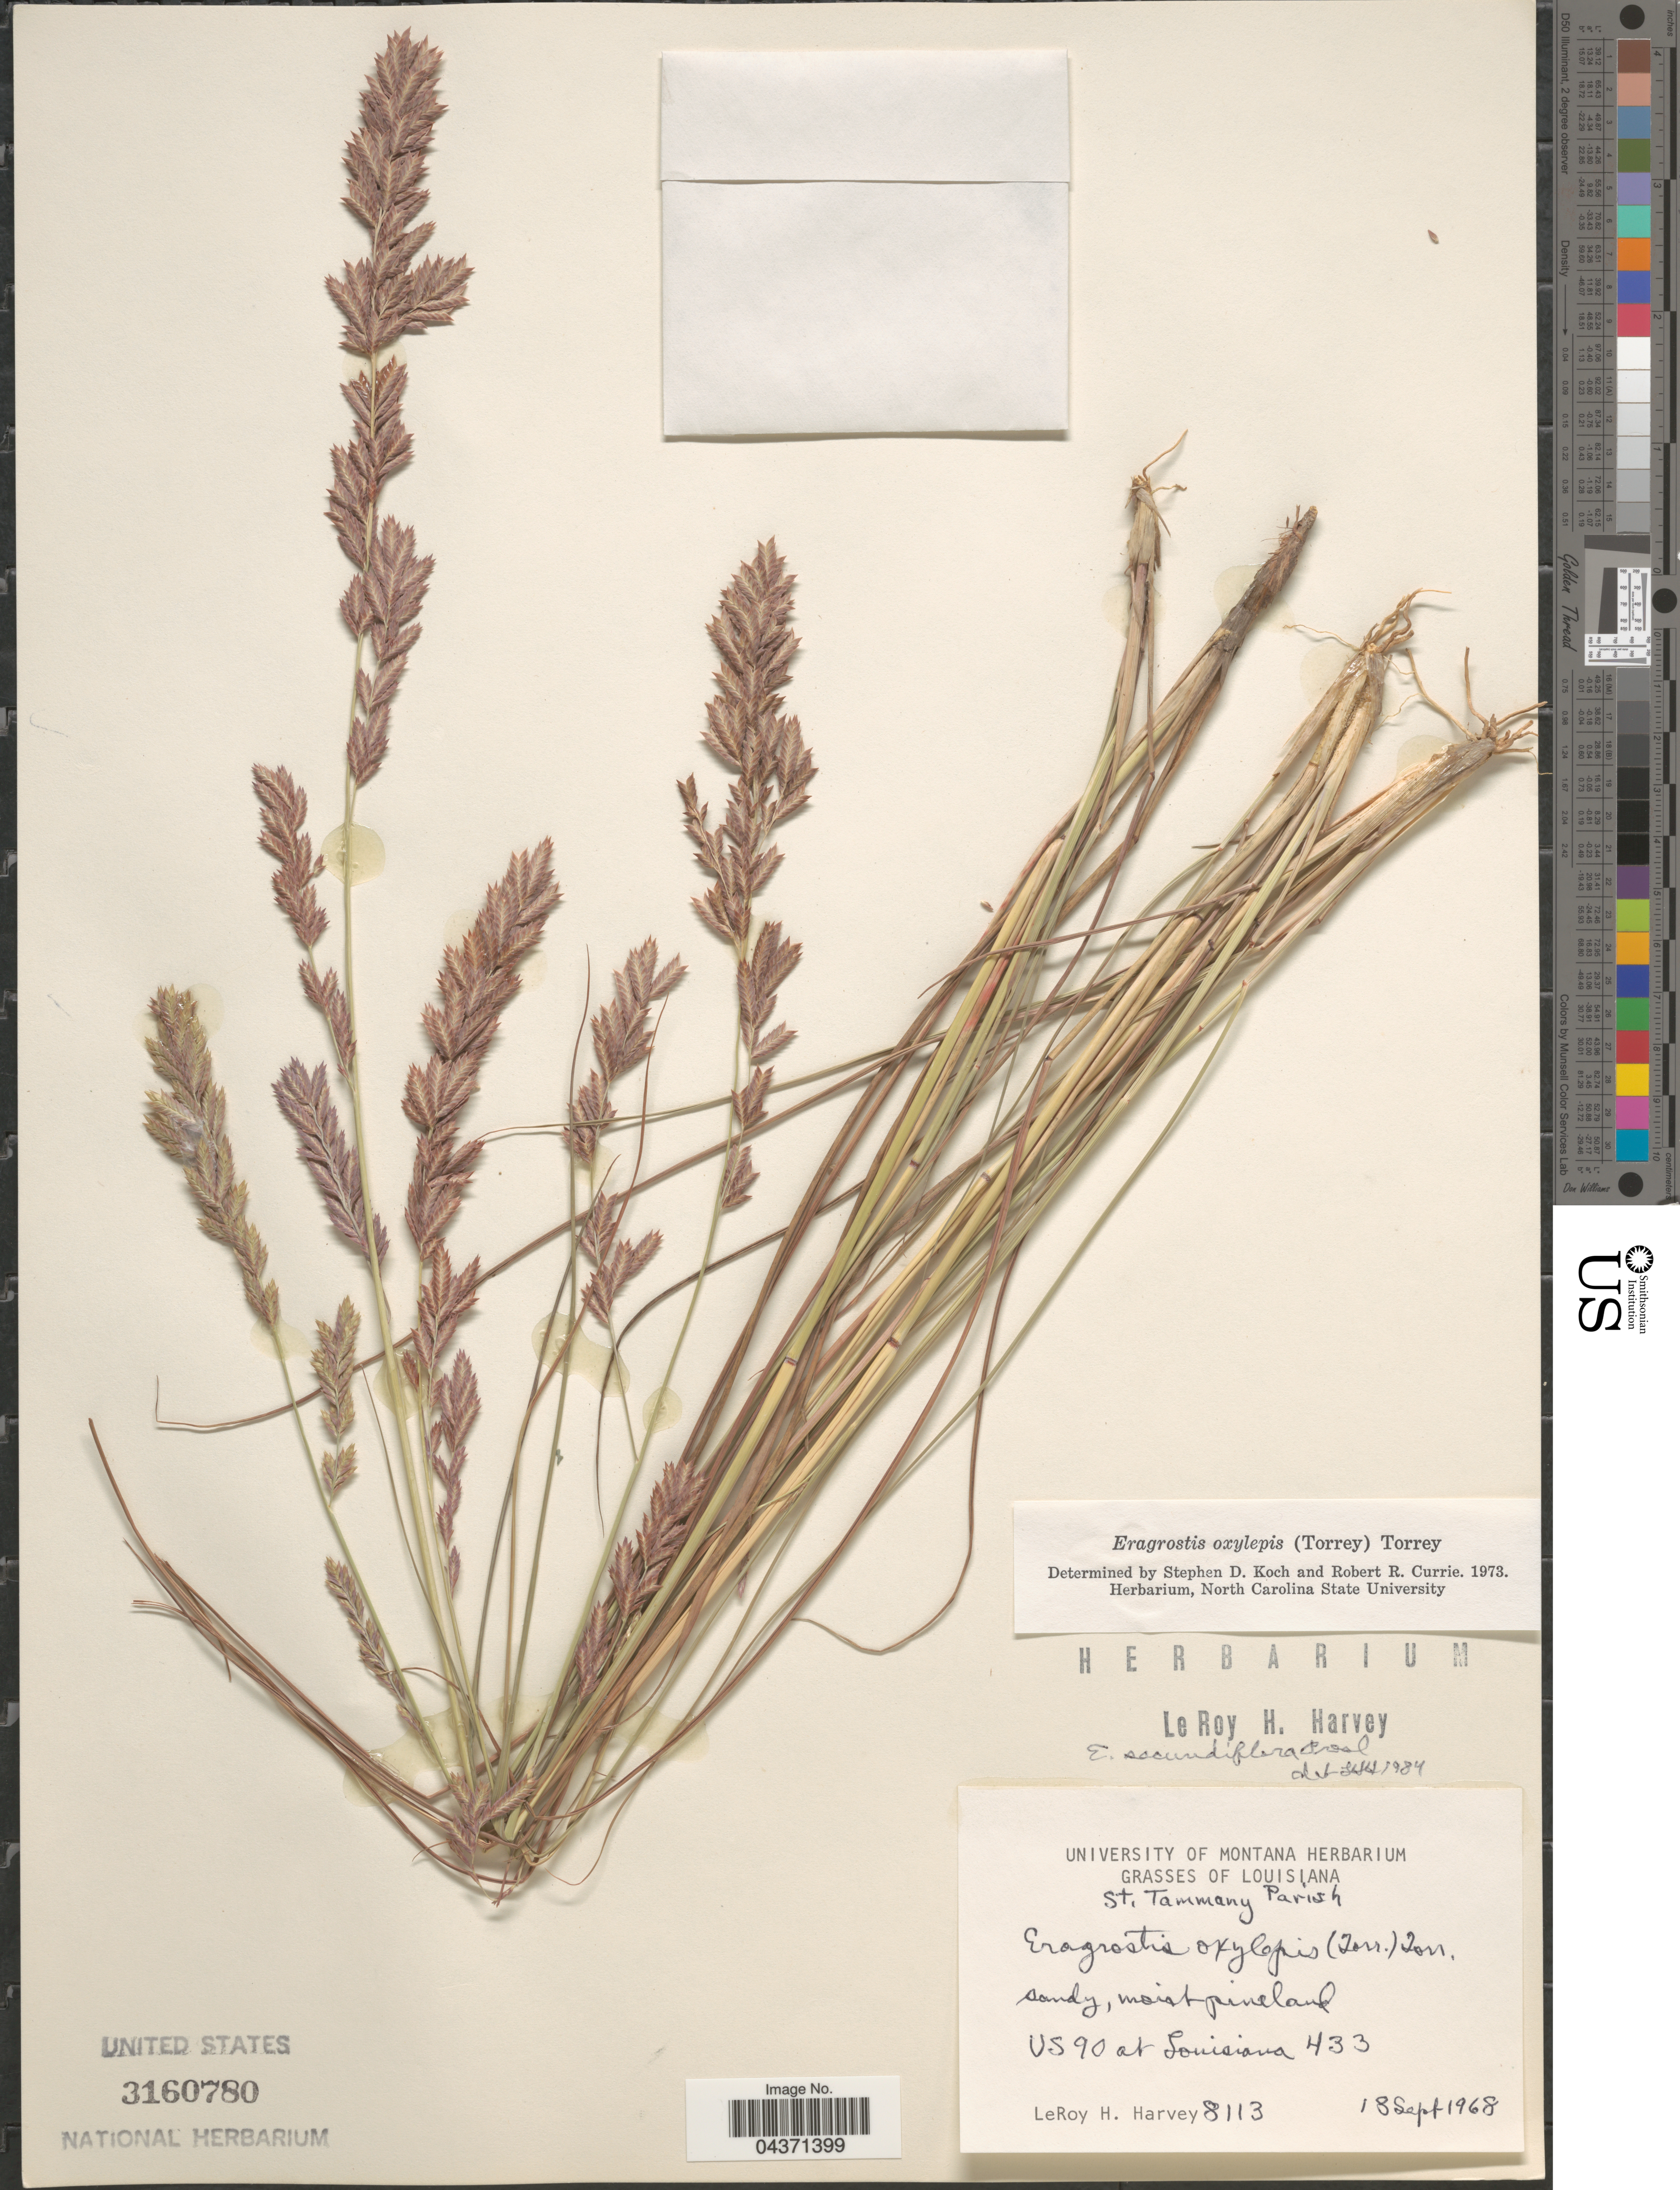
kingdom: Plantae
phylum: Tracheophyta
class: Liliopsida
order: Poales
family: Poaceae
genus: Eragrostis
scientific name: Eragrostis secundiflora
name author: J. Presl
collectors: L. H. Harvey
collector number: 8113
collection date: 1968-09-18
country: United States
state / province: Louisiana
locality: St. Tammany Parish. US 90 at Louisiana 433.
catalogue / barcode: US 3160780